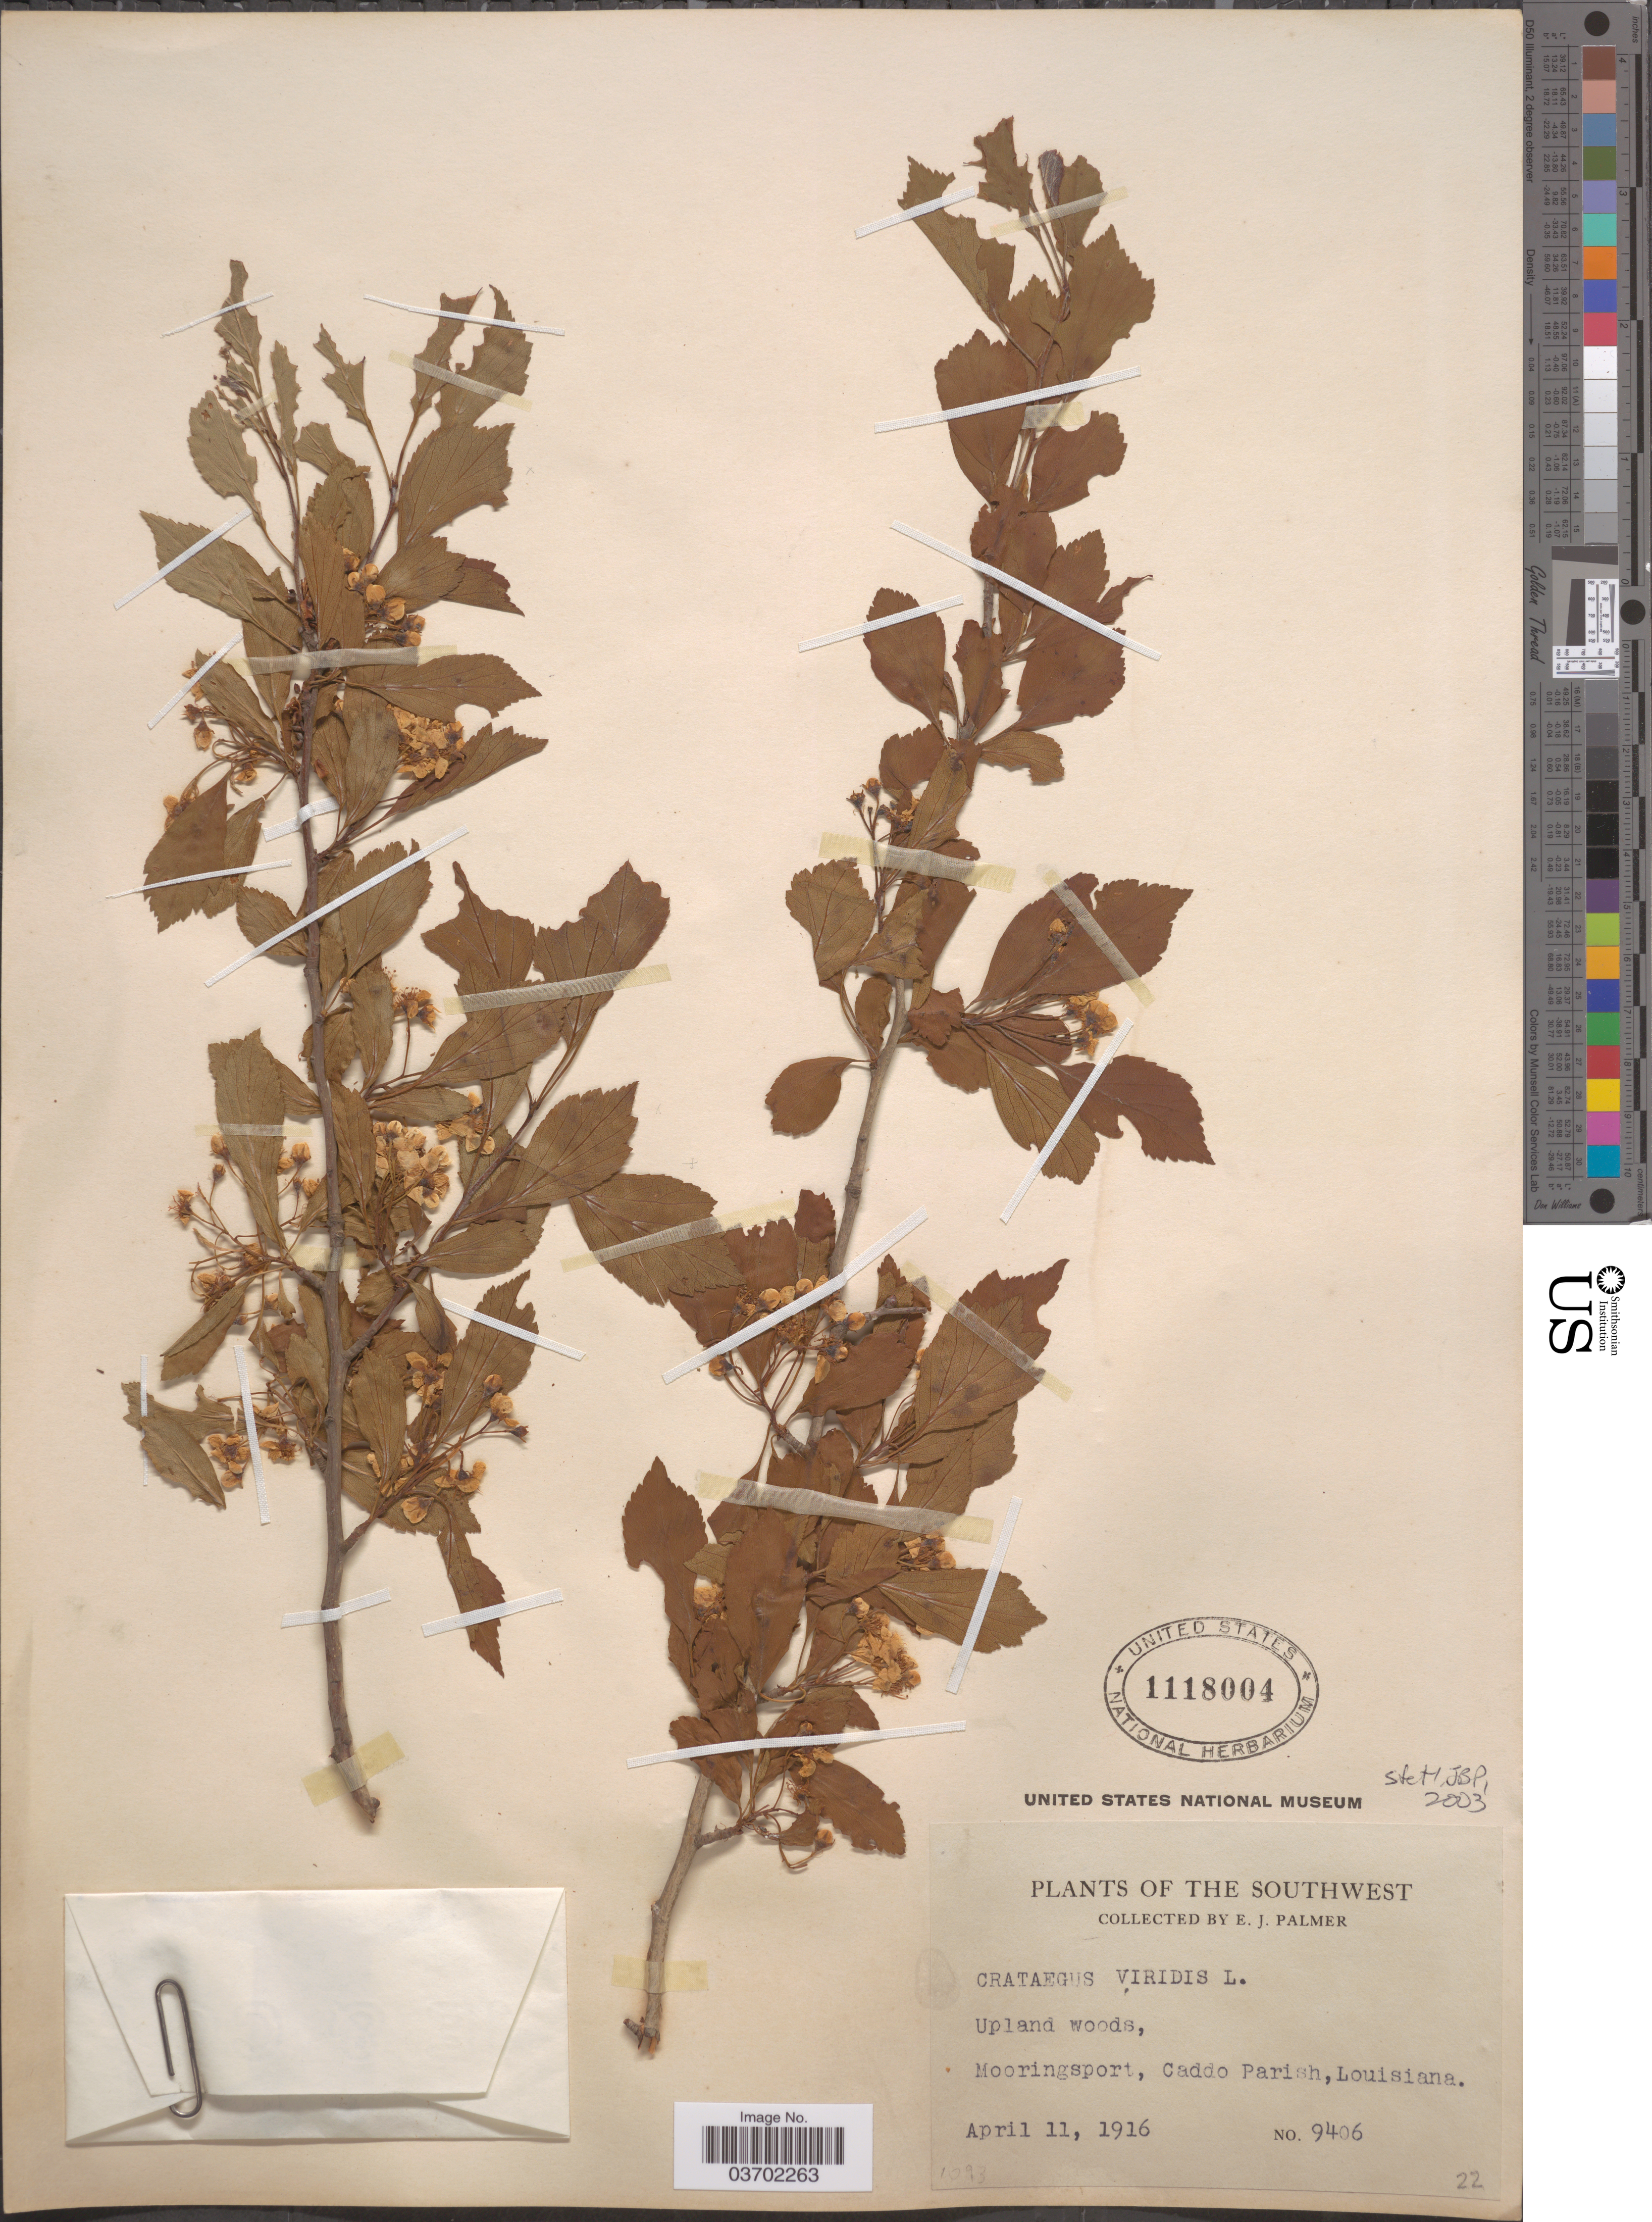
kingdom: Plantae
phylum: Tracheophyta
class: Magnoliopsida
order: Rosales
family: Rosaceae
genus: Crataegus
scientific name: Crataegus viridis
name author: L.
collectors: E. J. Palmer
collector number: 9406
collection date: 1916-04-11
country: United States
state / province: Louisiana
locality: The Southwest. Mooringsport, Caddo Parish.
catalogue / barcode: US 1118004